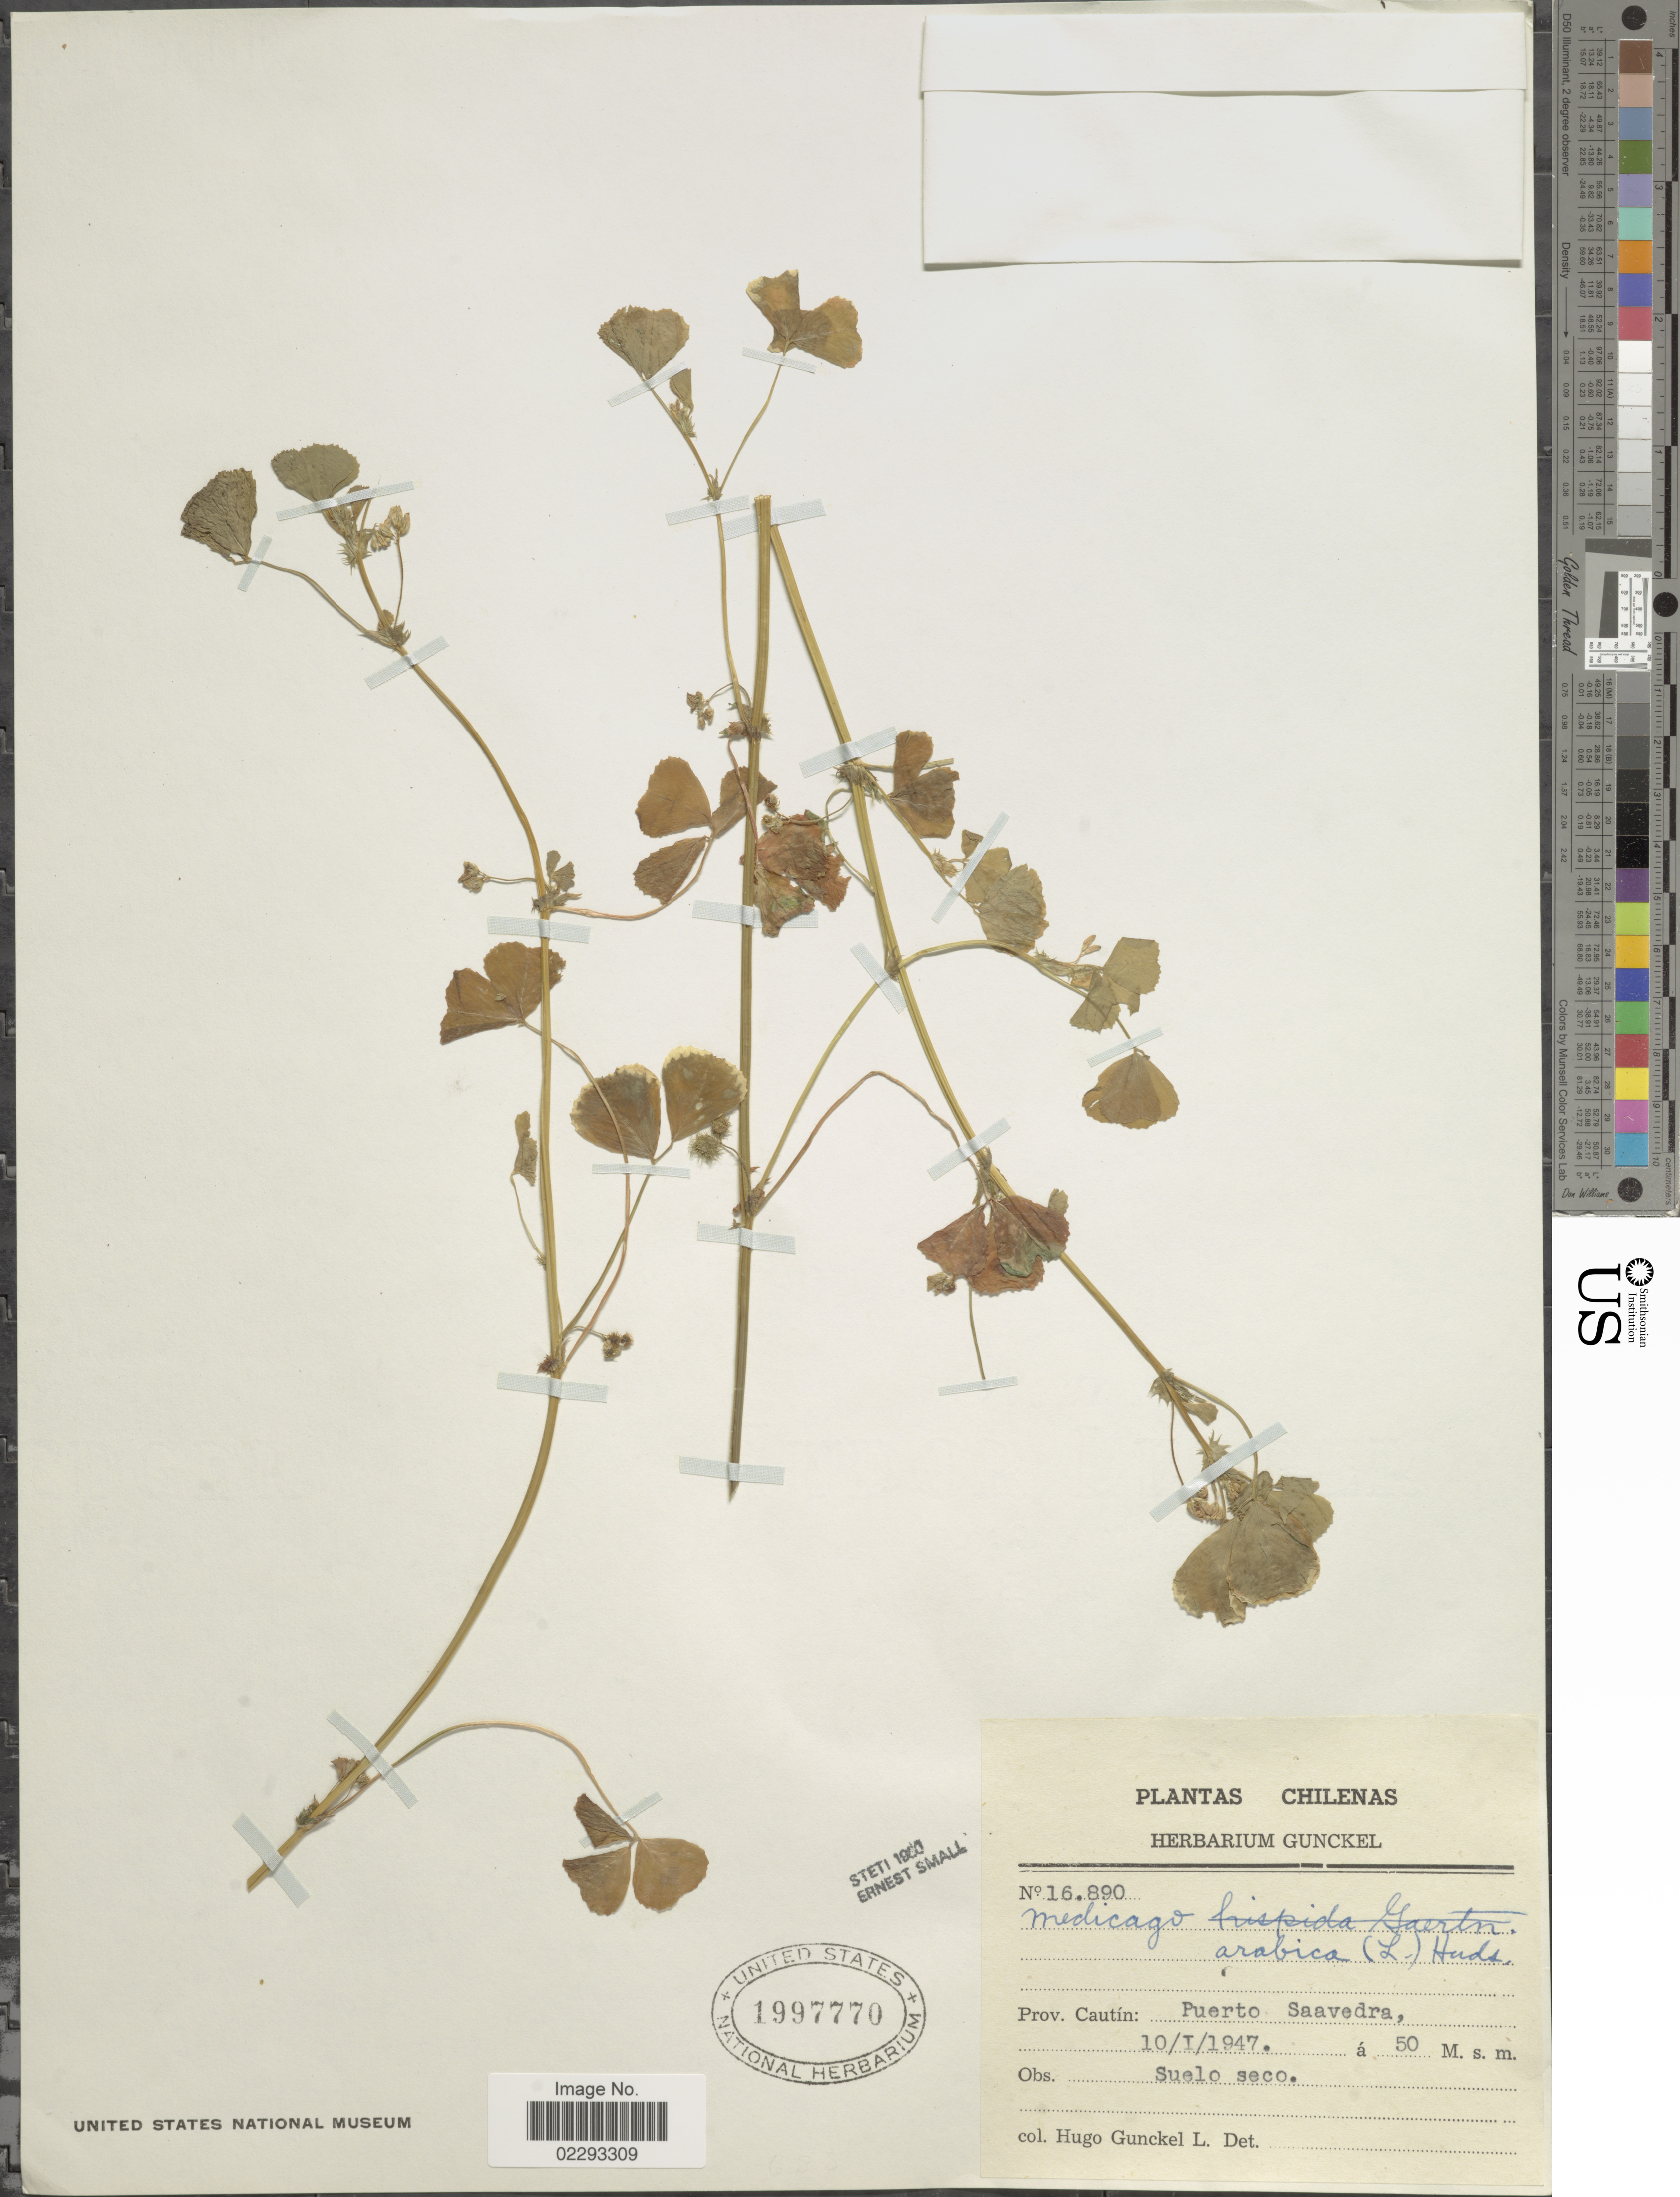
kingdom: Plantae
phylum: Tracheophyta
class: Magnoliopsida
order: Fabales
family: Fabaceae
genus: Medicago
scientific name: Medicago arabica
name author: (L.) Huds.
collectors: H. Gunckel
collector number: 16890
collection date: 1947-01-10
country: Chile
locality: Prov. Cautín: Puerto Saavedra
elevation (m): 50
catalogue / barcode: US 1997770